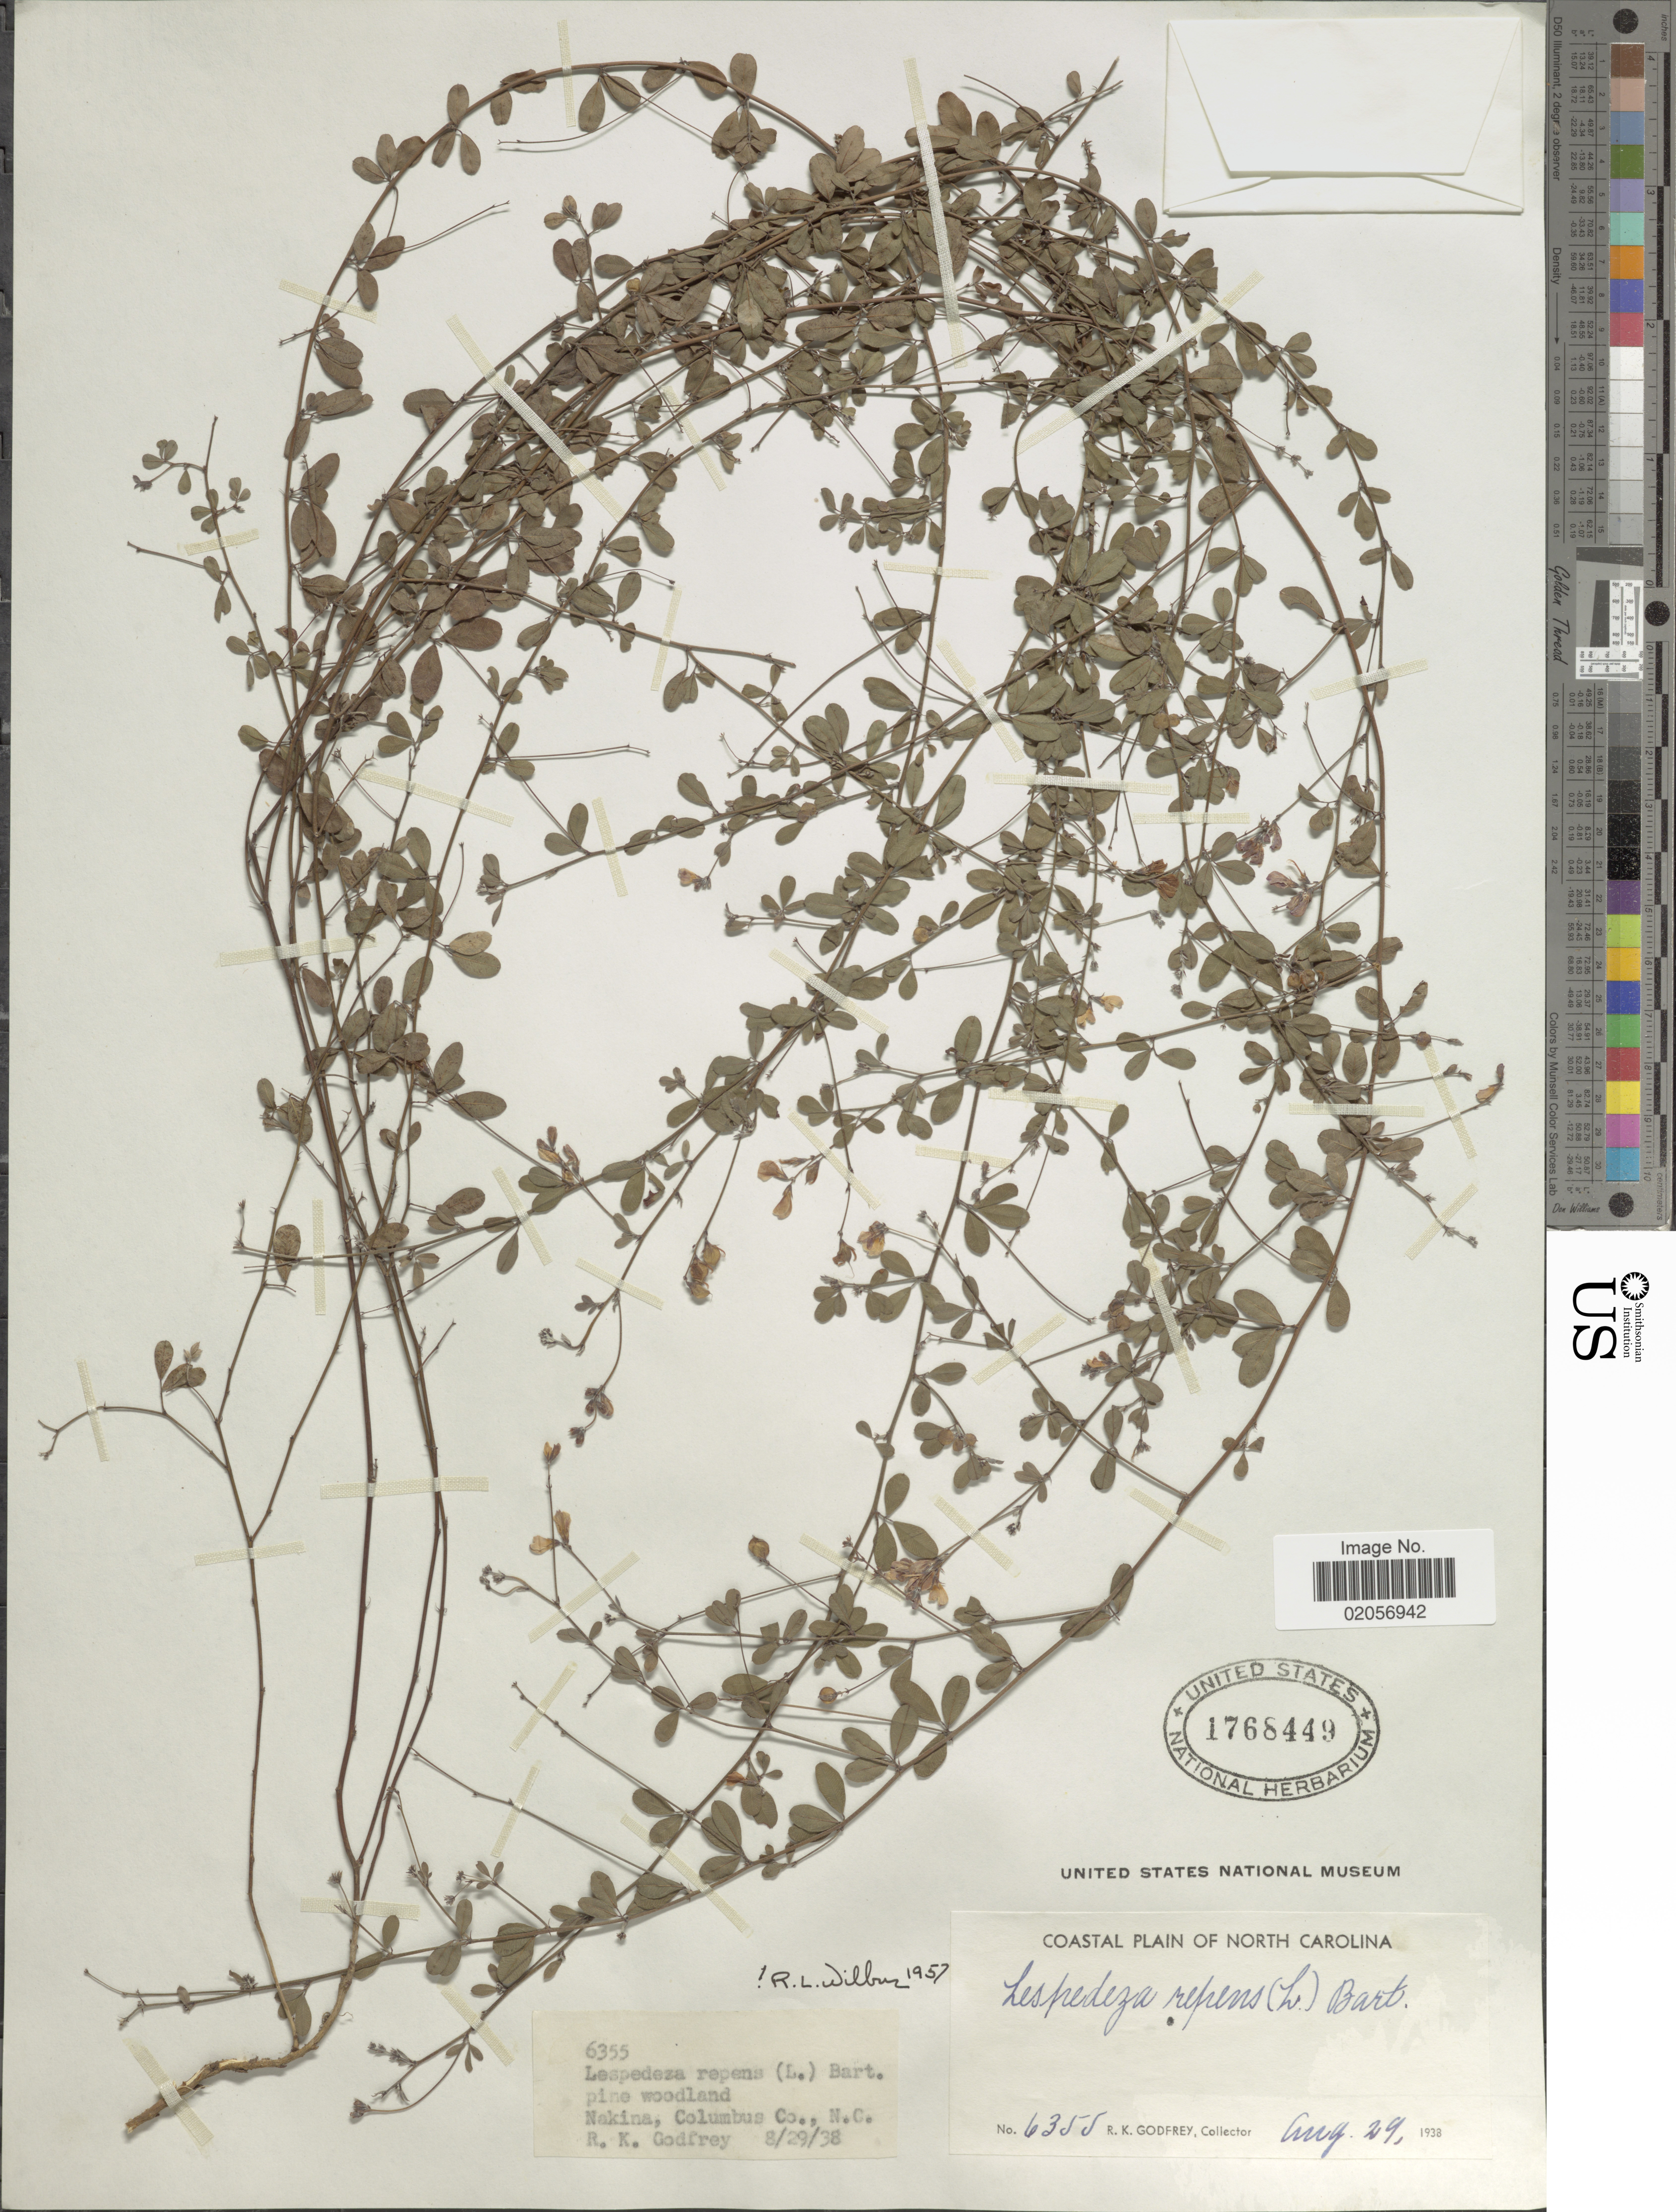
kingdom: Plantae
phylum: Tracheophyta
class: Magnoliopsida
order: Fabales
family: Fabaceae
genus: Lespedeza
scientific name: Lespedeza repens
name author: (L.) W.P.C. Barton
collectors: R. K. Godfrey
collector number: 6355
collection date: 1938-08-29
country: United States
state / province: North Carolina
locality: Nakina, Columbus Co.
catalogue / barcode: US 1768449